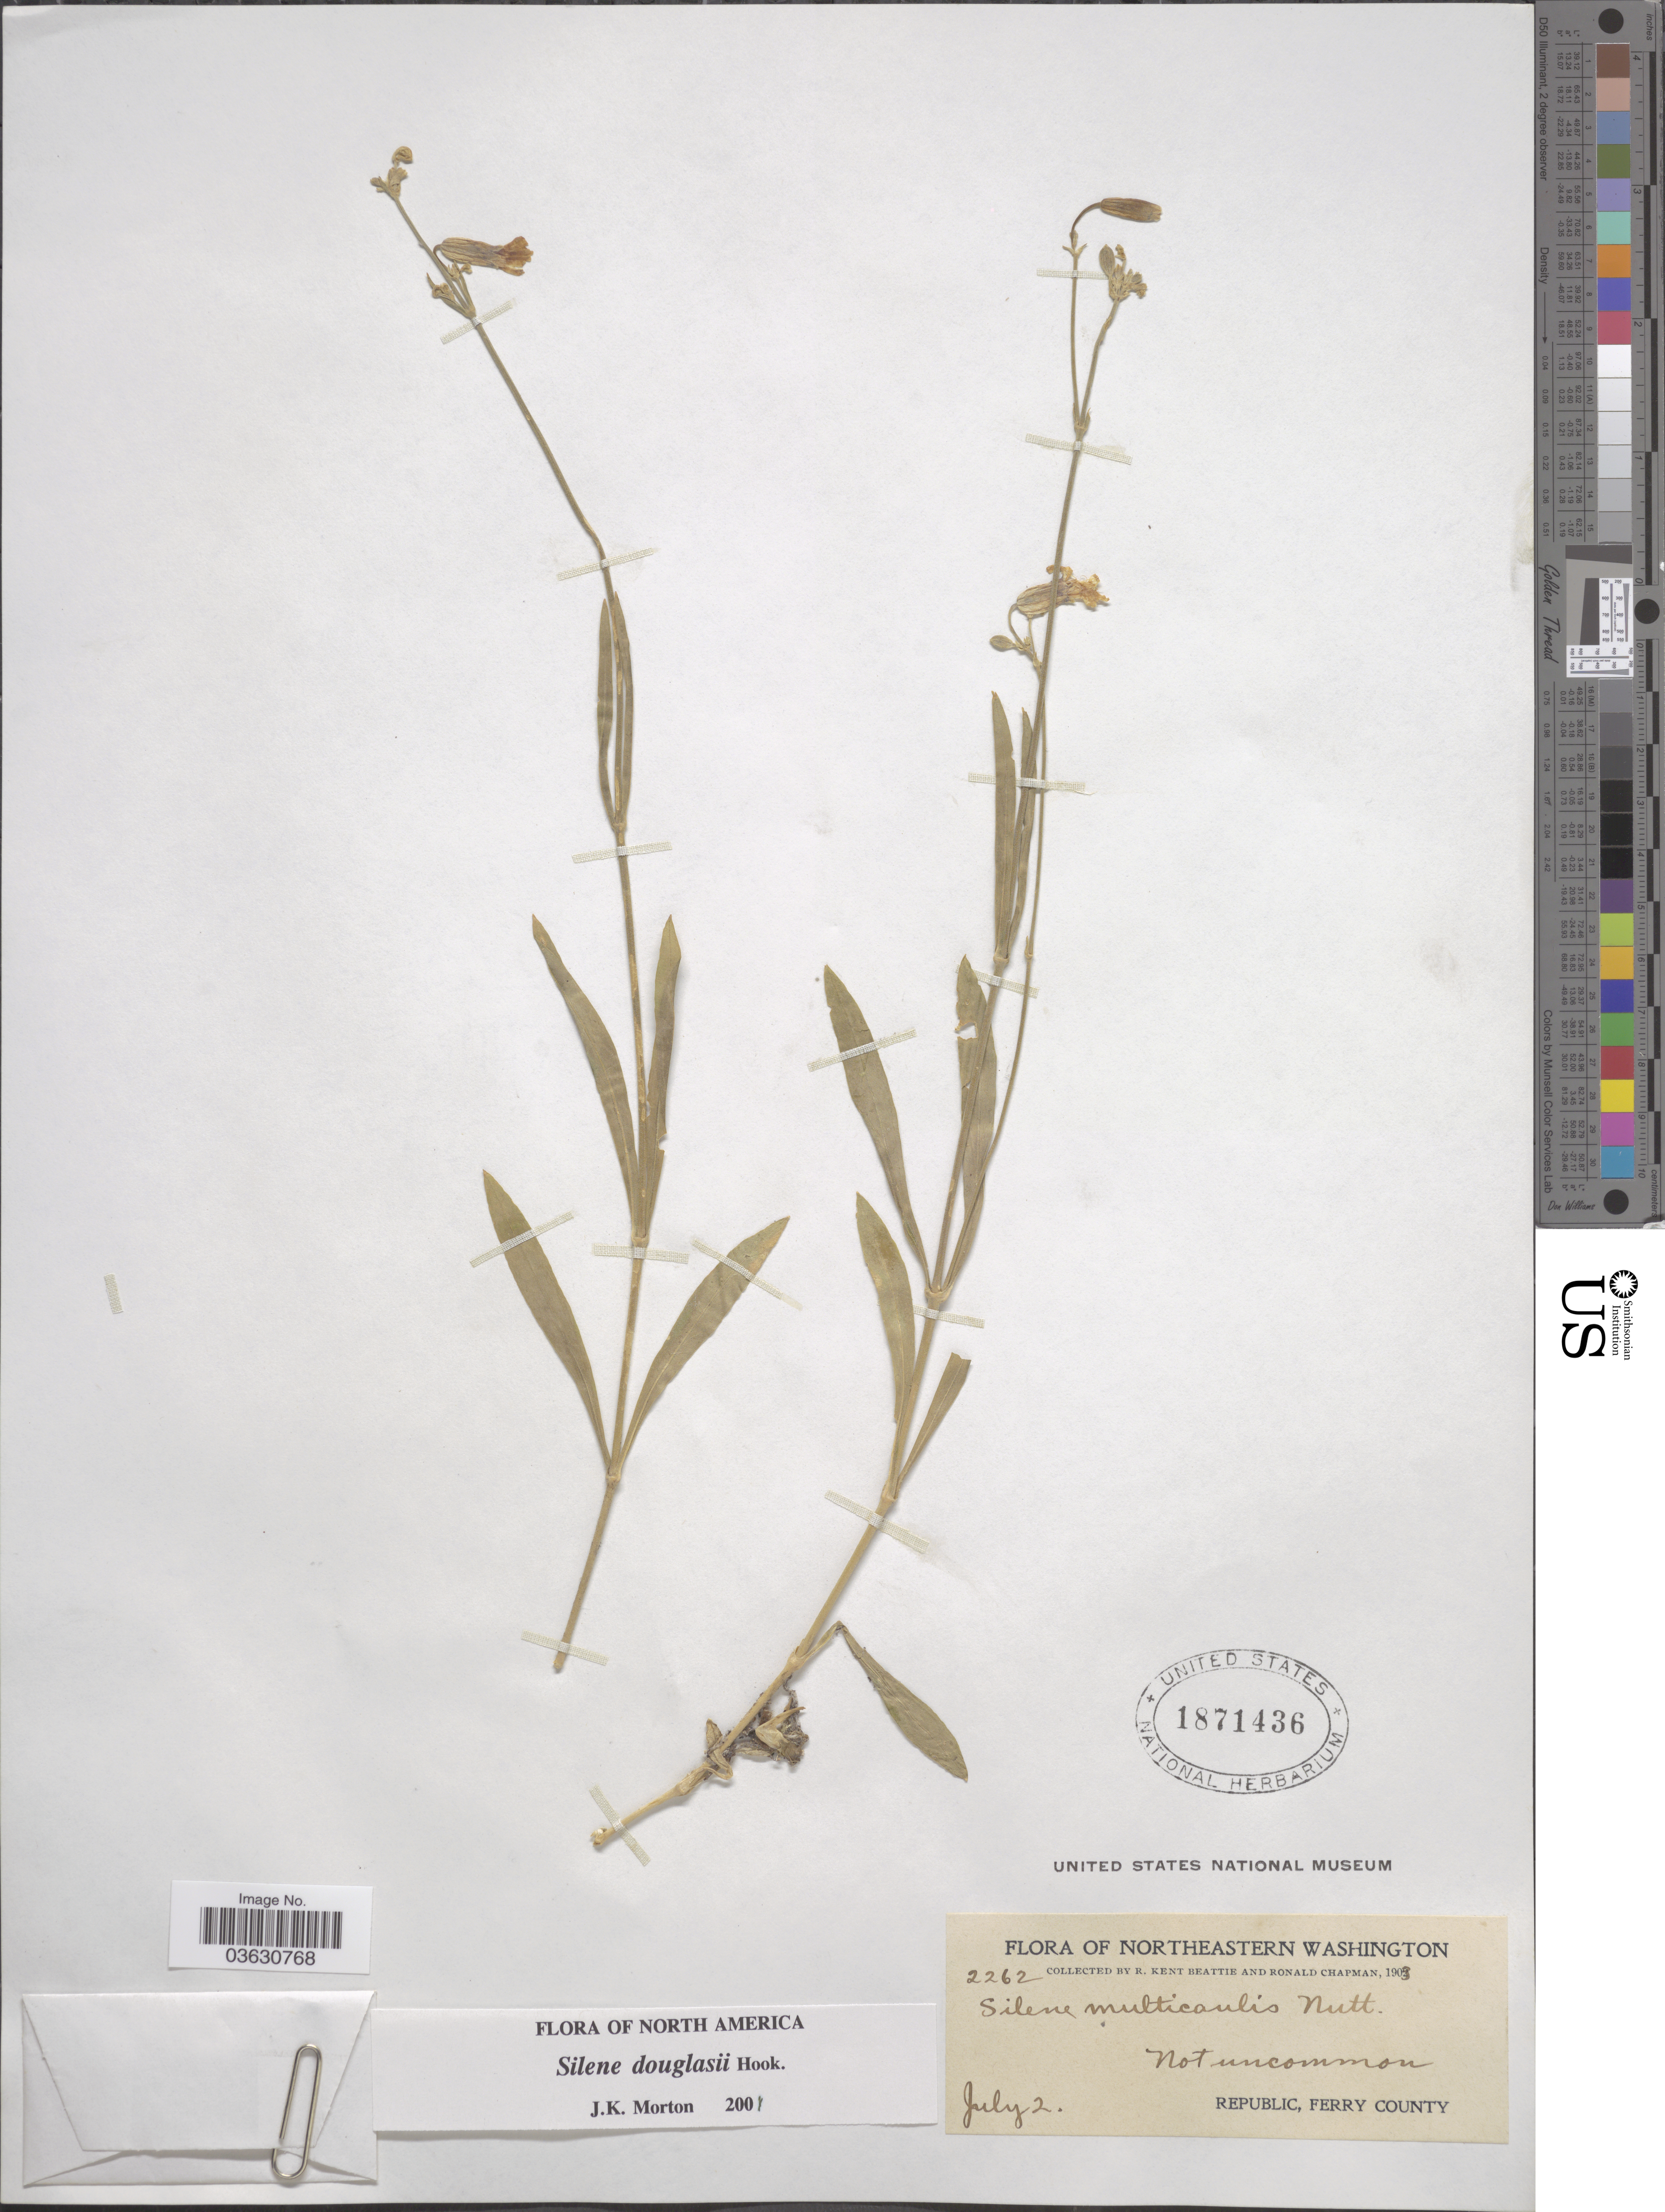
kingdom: Plantae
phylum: Tracheophyta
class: Magnoliopsida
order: Caryophyllales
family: Caryophyllaceae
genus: Silene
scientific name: Silene douglasii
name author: Hook.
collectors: R. K. Beattie & R. Chapman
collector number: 2262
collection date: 1903-07-02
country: United States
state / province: Washington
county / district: Ferry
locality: Northeastern Washington. Republic, Ferry County.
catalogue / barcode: US 1871436